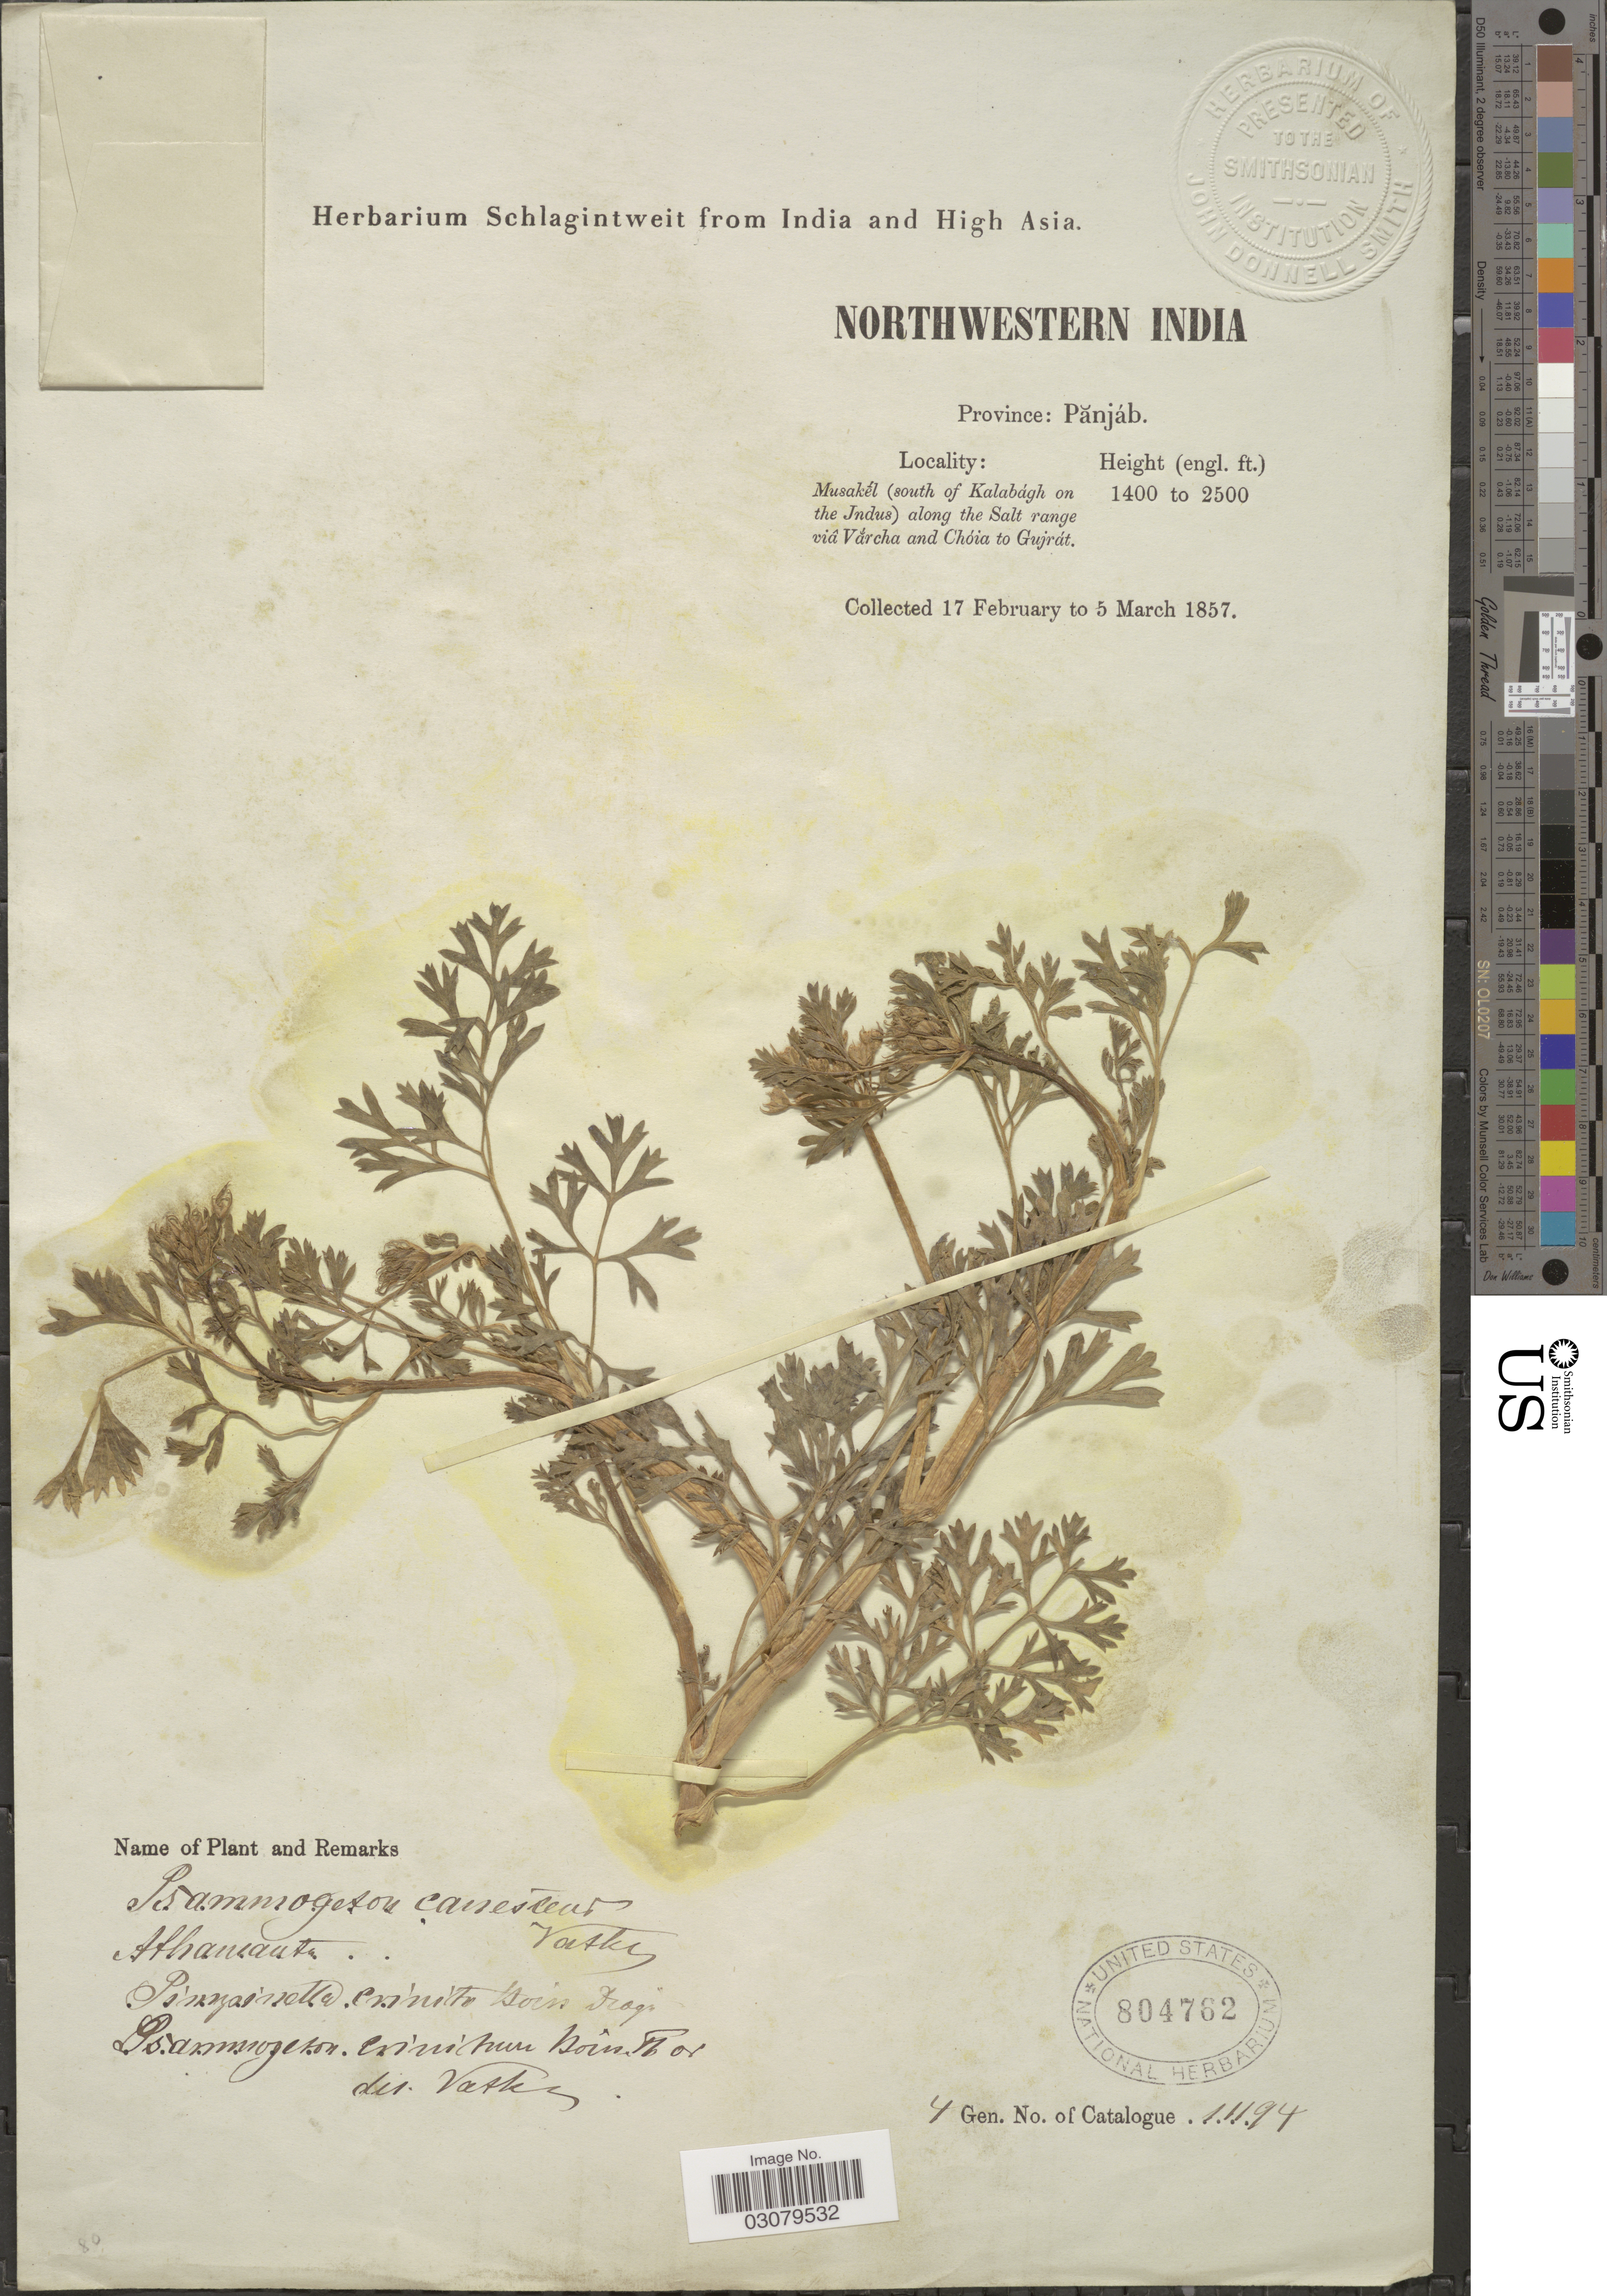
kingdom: Plantae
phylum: Tracheophyta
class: Magnoliopsida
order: Apiales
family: Apiaceae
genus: Psammogeton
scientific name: Psammogeton canescens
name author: Vatke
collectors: ex herb. Schlagintweit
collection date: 1857-02-17/1857-03-05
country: India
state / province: Punjab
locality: Northwestern India. Musakél (south of Kalabágh on the Indus) along the Salt range via Varcha and Chóia to Gujrát.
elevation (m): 427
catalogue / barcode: US 804762